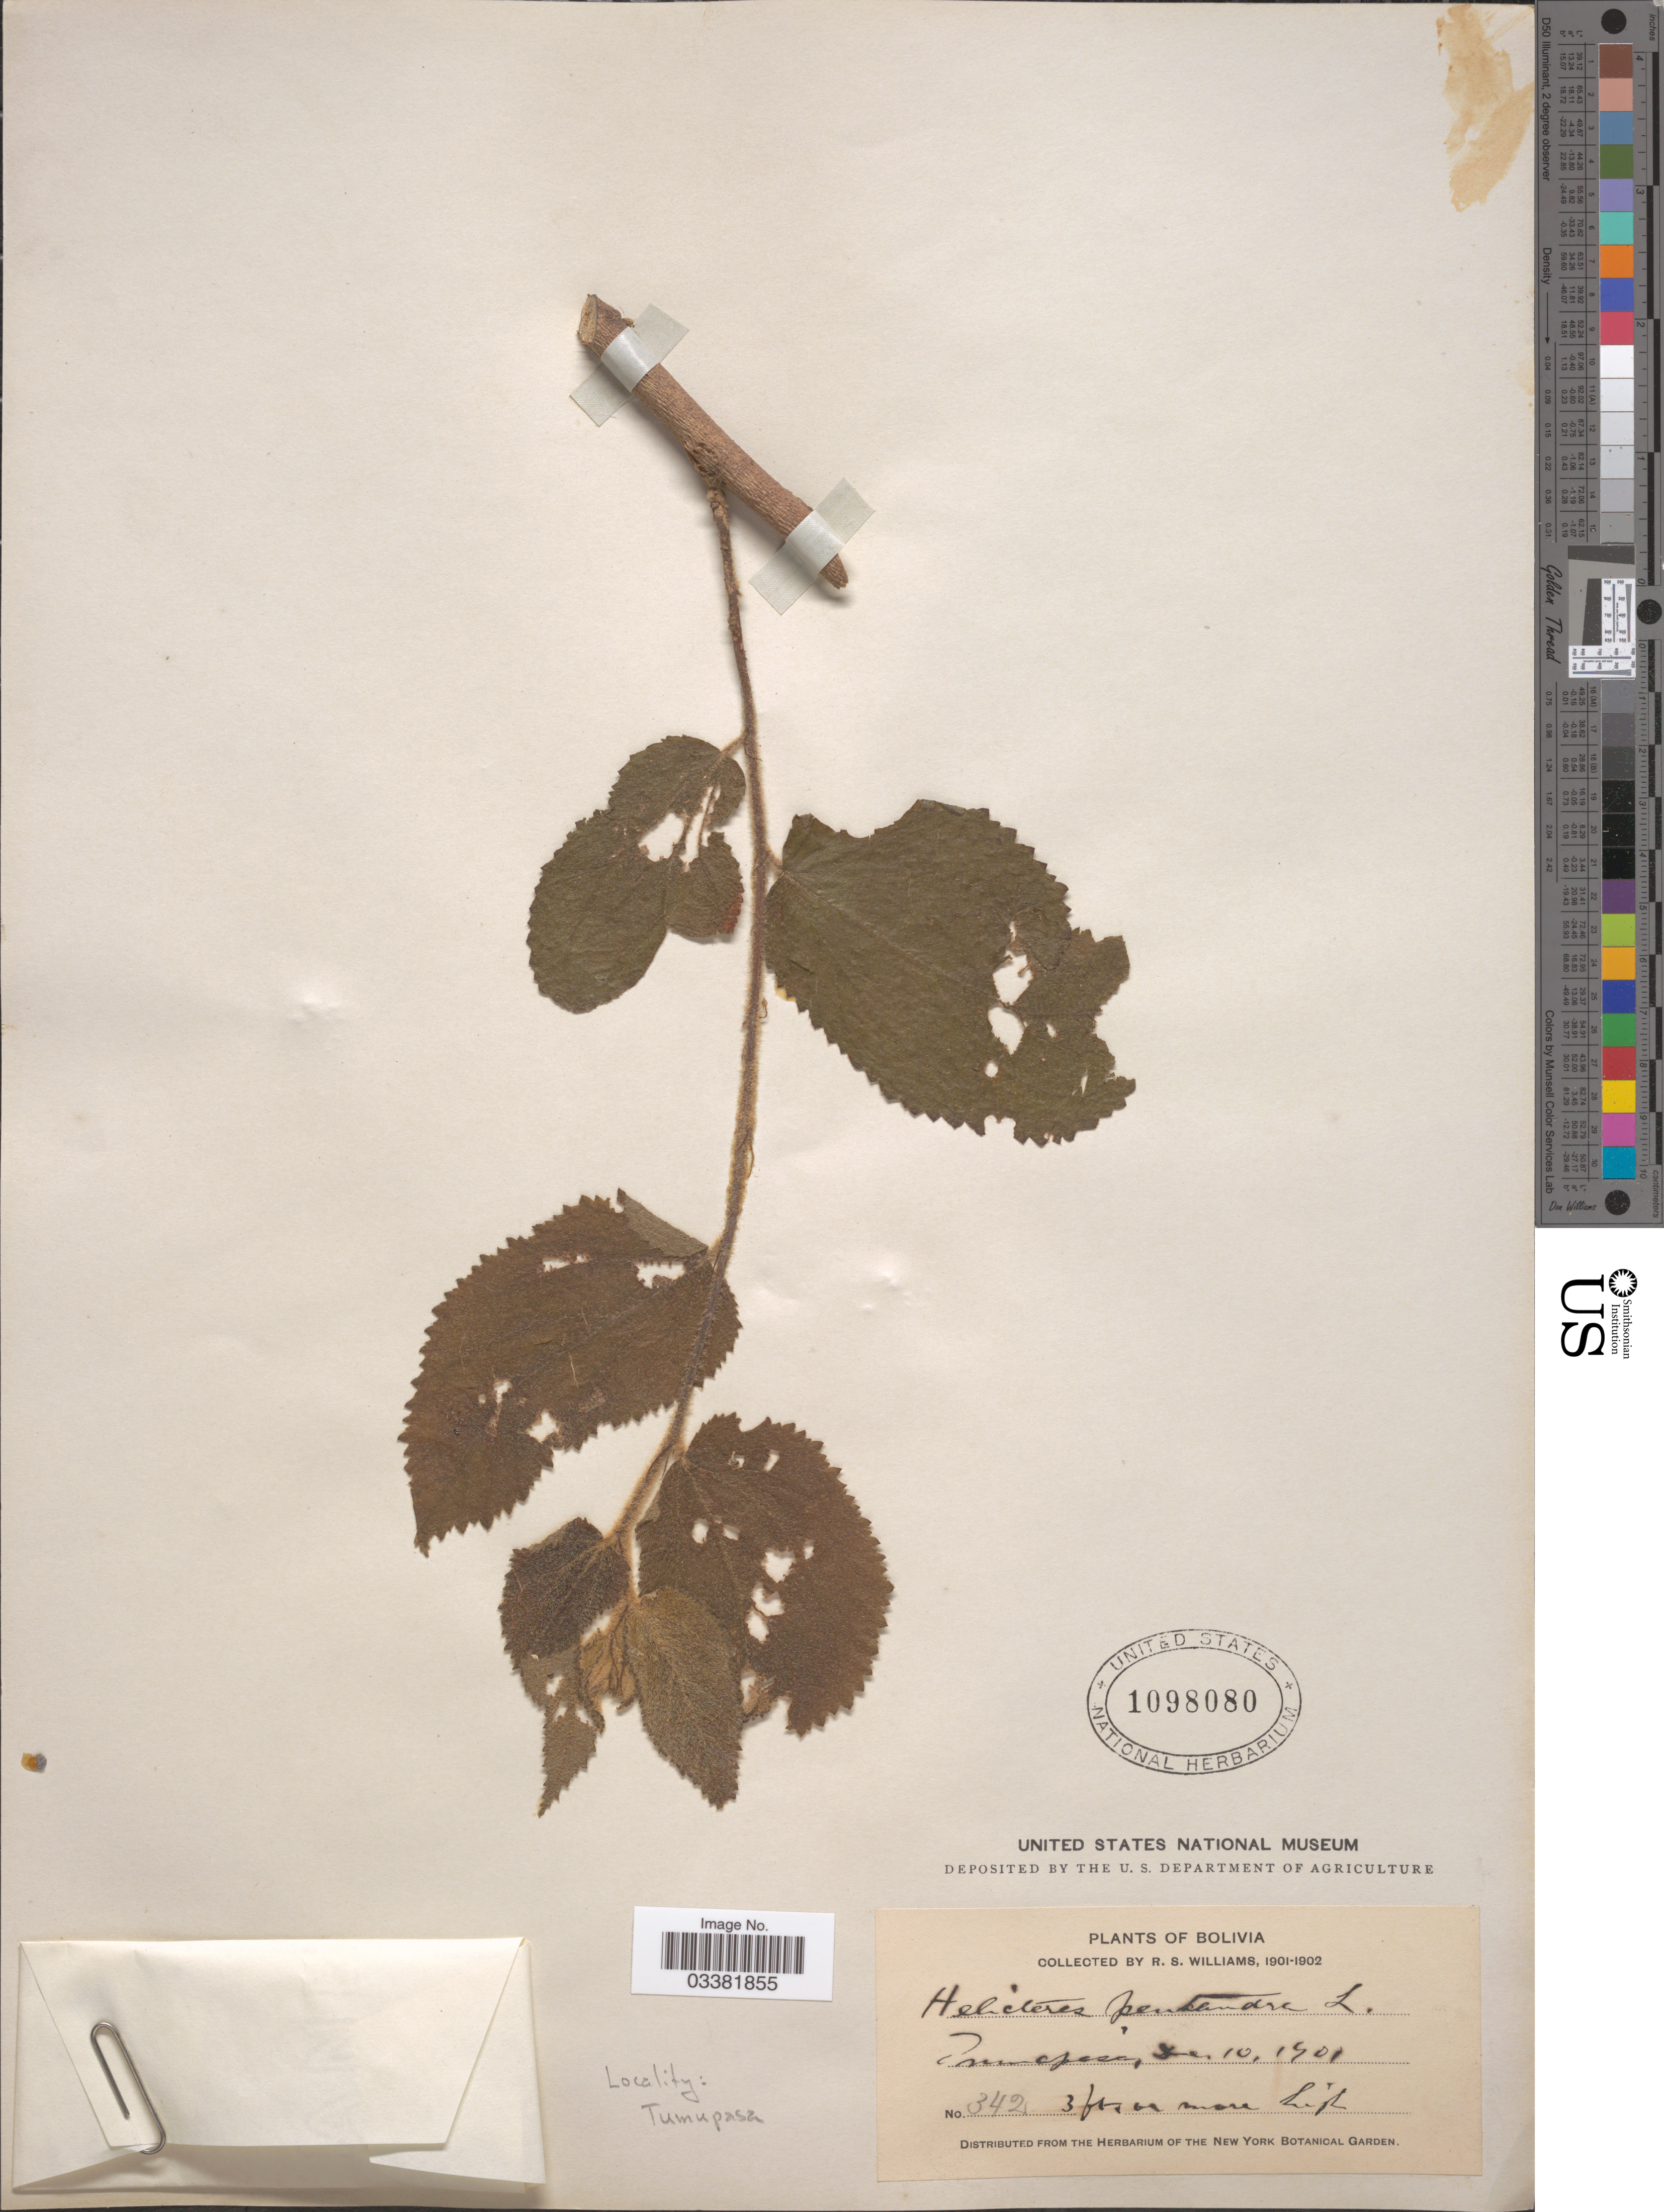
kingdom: Plantae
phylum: Tracheophyta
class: Magnoliopsida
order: Malvales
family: Malvaceae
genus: Helicteres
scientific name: Helicteres pentandra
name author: L.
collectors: R. S. Williams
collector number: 342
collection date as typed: Dec. 10, 1901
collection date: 1901-12-10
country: Bolivia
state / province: La Paz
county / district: Iturralde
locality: Tumupasa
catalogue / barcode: US 1098080